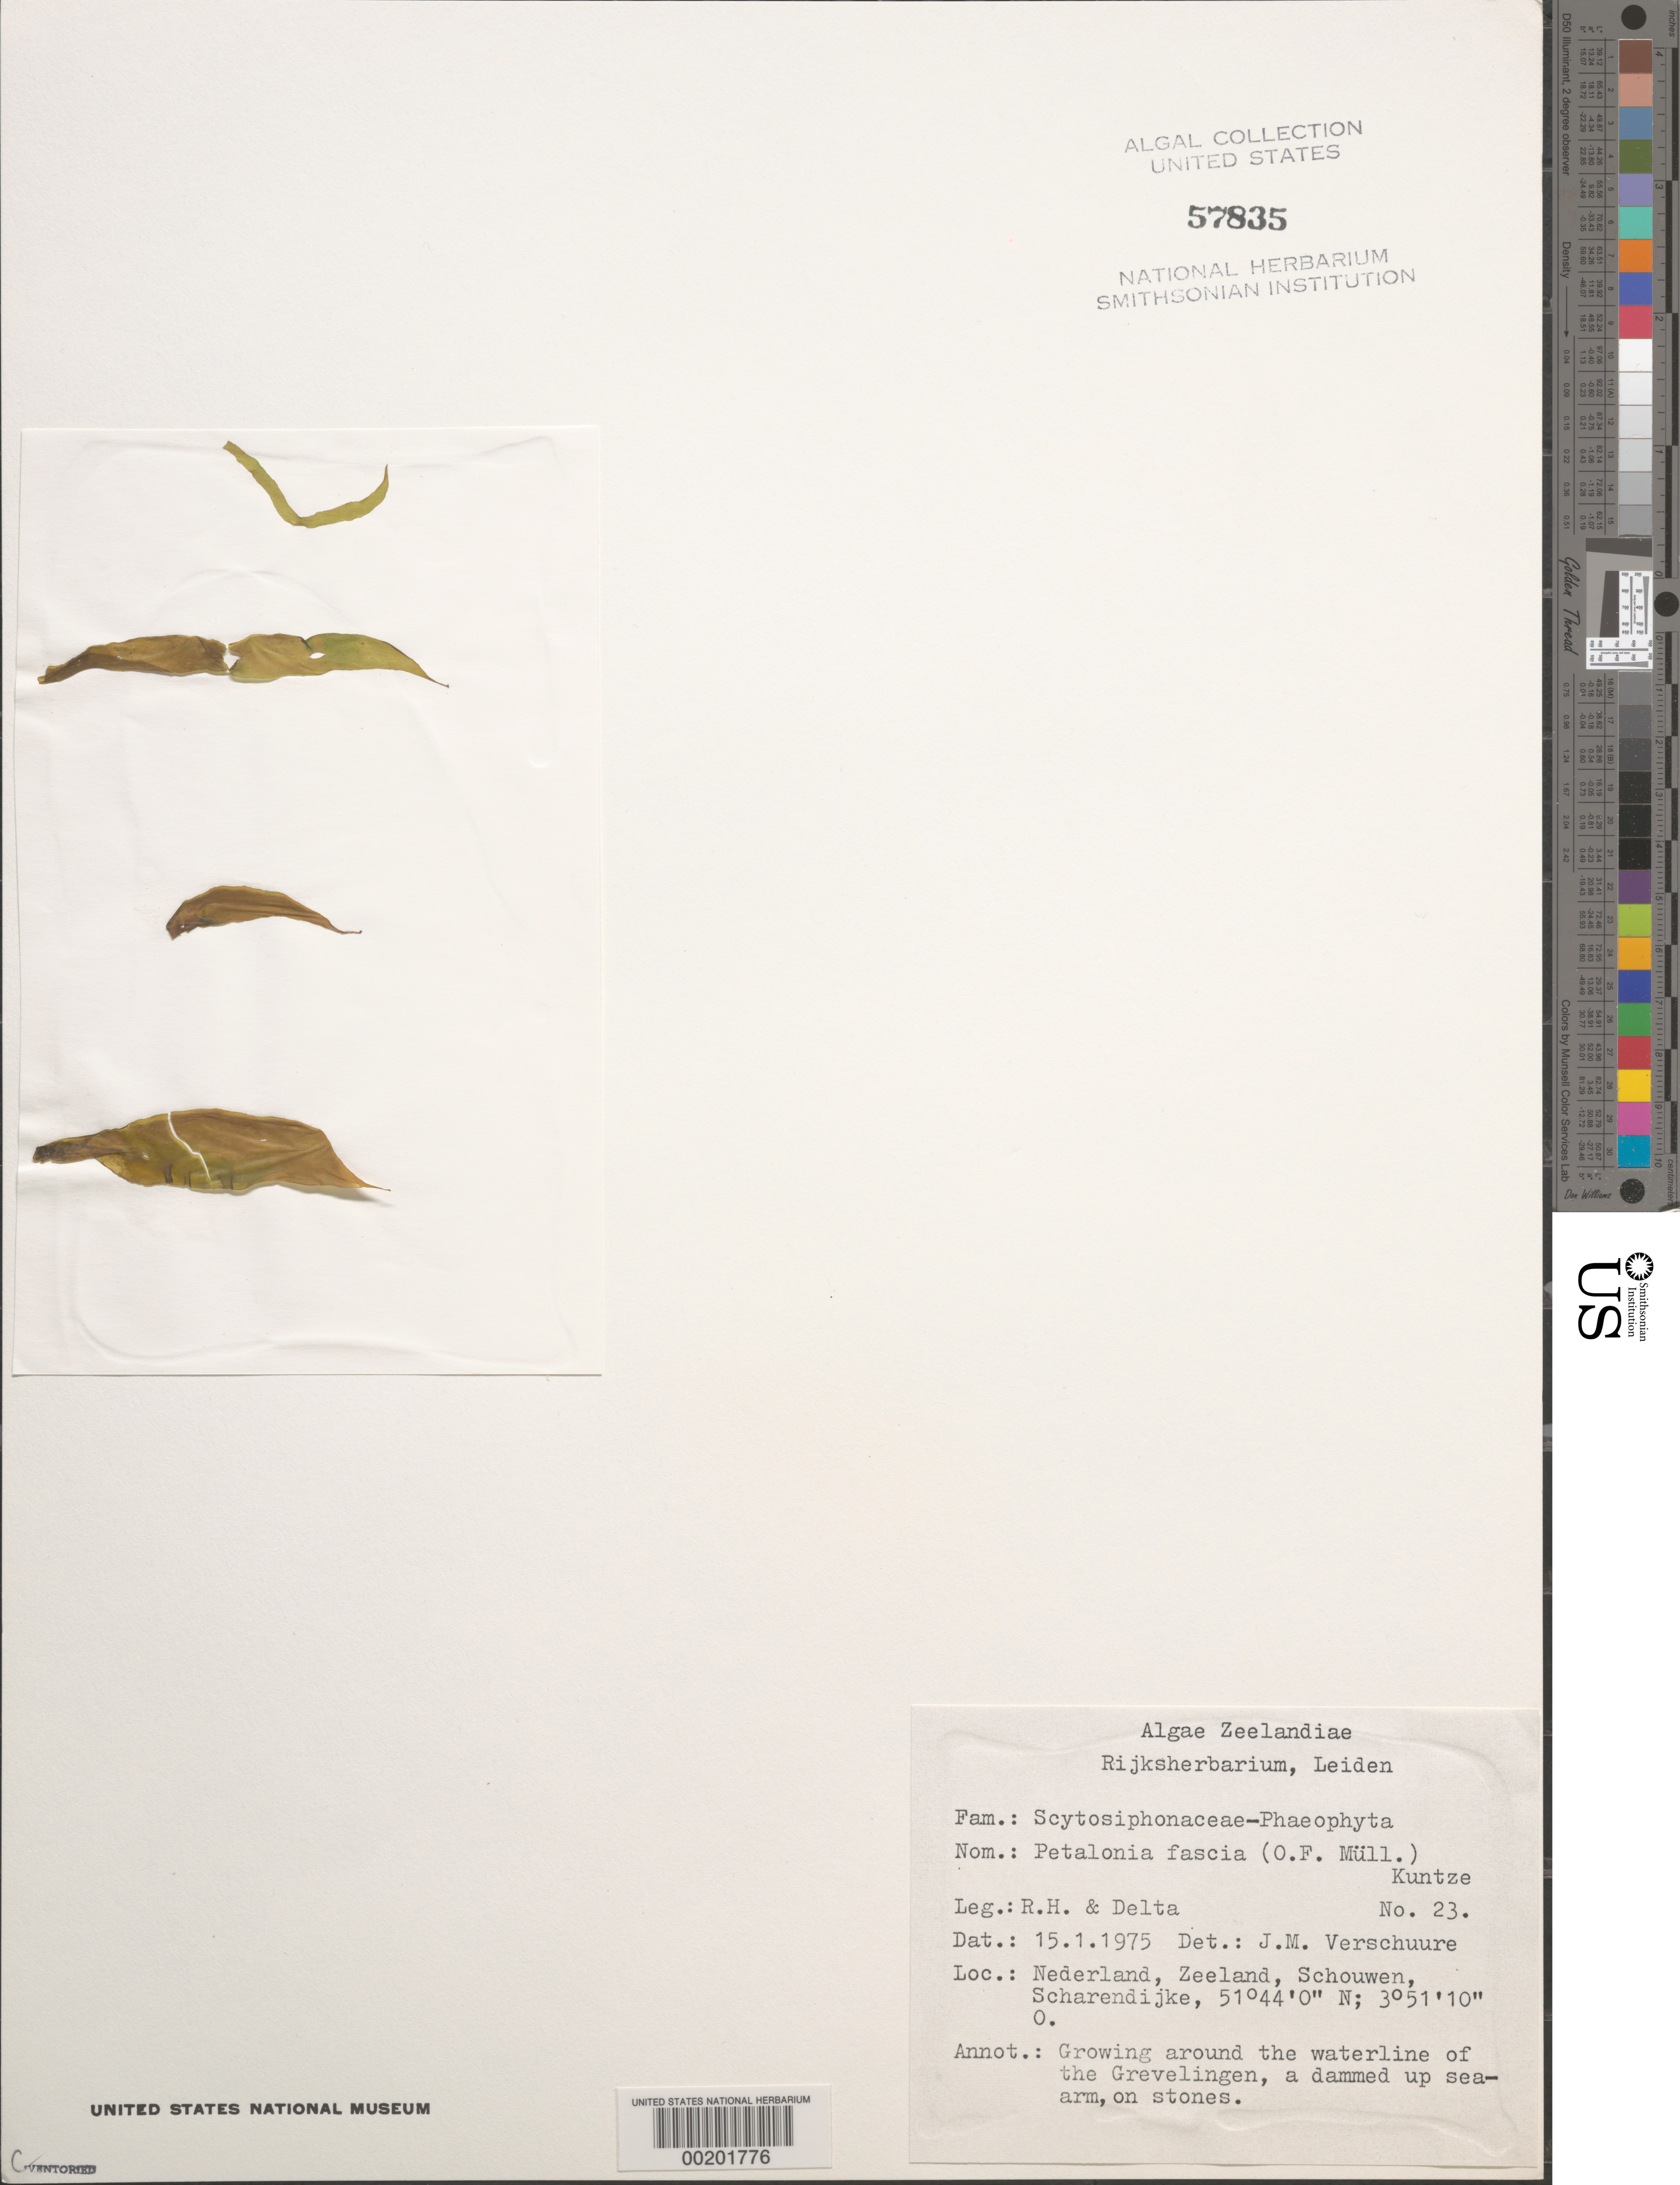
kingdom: Chromista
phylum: Ochrophyta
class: Phaeophyceae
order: Scytosiphonales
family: Scytosiphonaceae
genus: Petalonia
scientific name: Petalonia fascia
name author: (O.F. Müller) Kuntze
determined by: Verschuure, J. M.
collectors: R.H. & Delta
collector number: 23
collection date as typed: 15 Jan 1975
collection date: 1975-01-15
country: Netherlands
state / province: Zeeland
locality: Scharendijke, schouwen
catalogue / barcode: US 57835